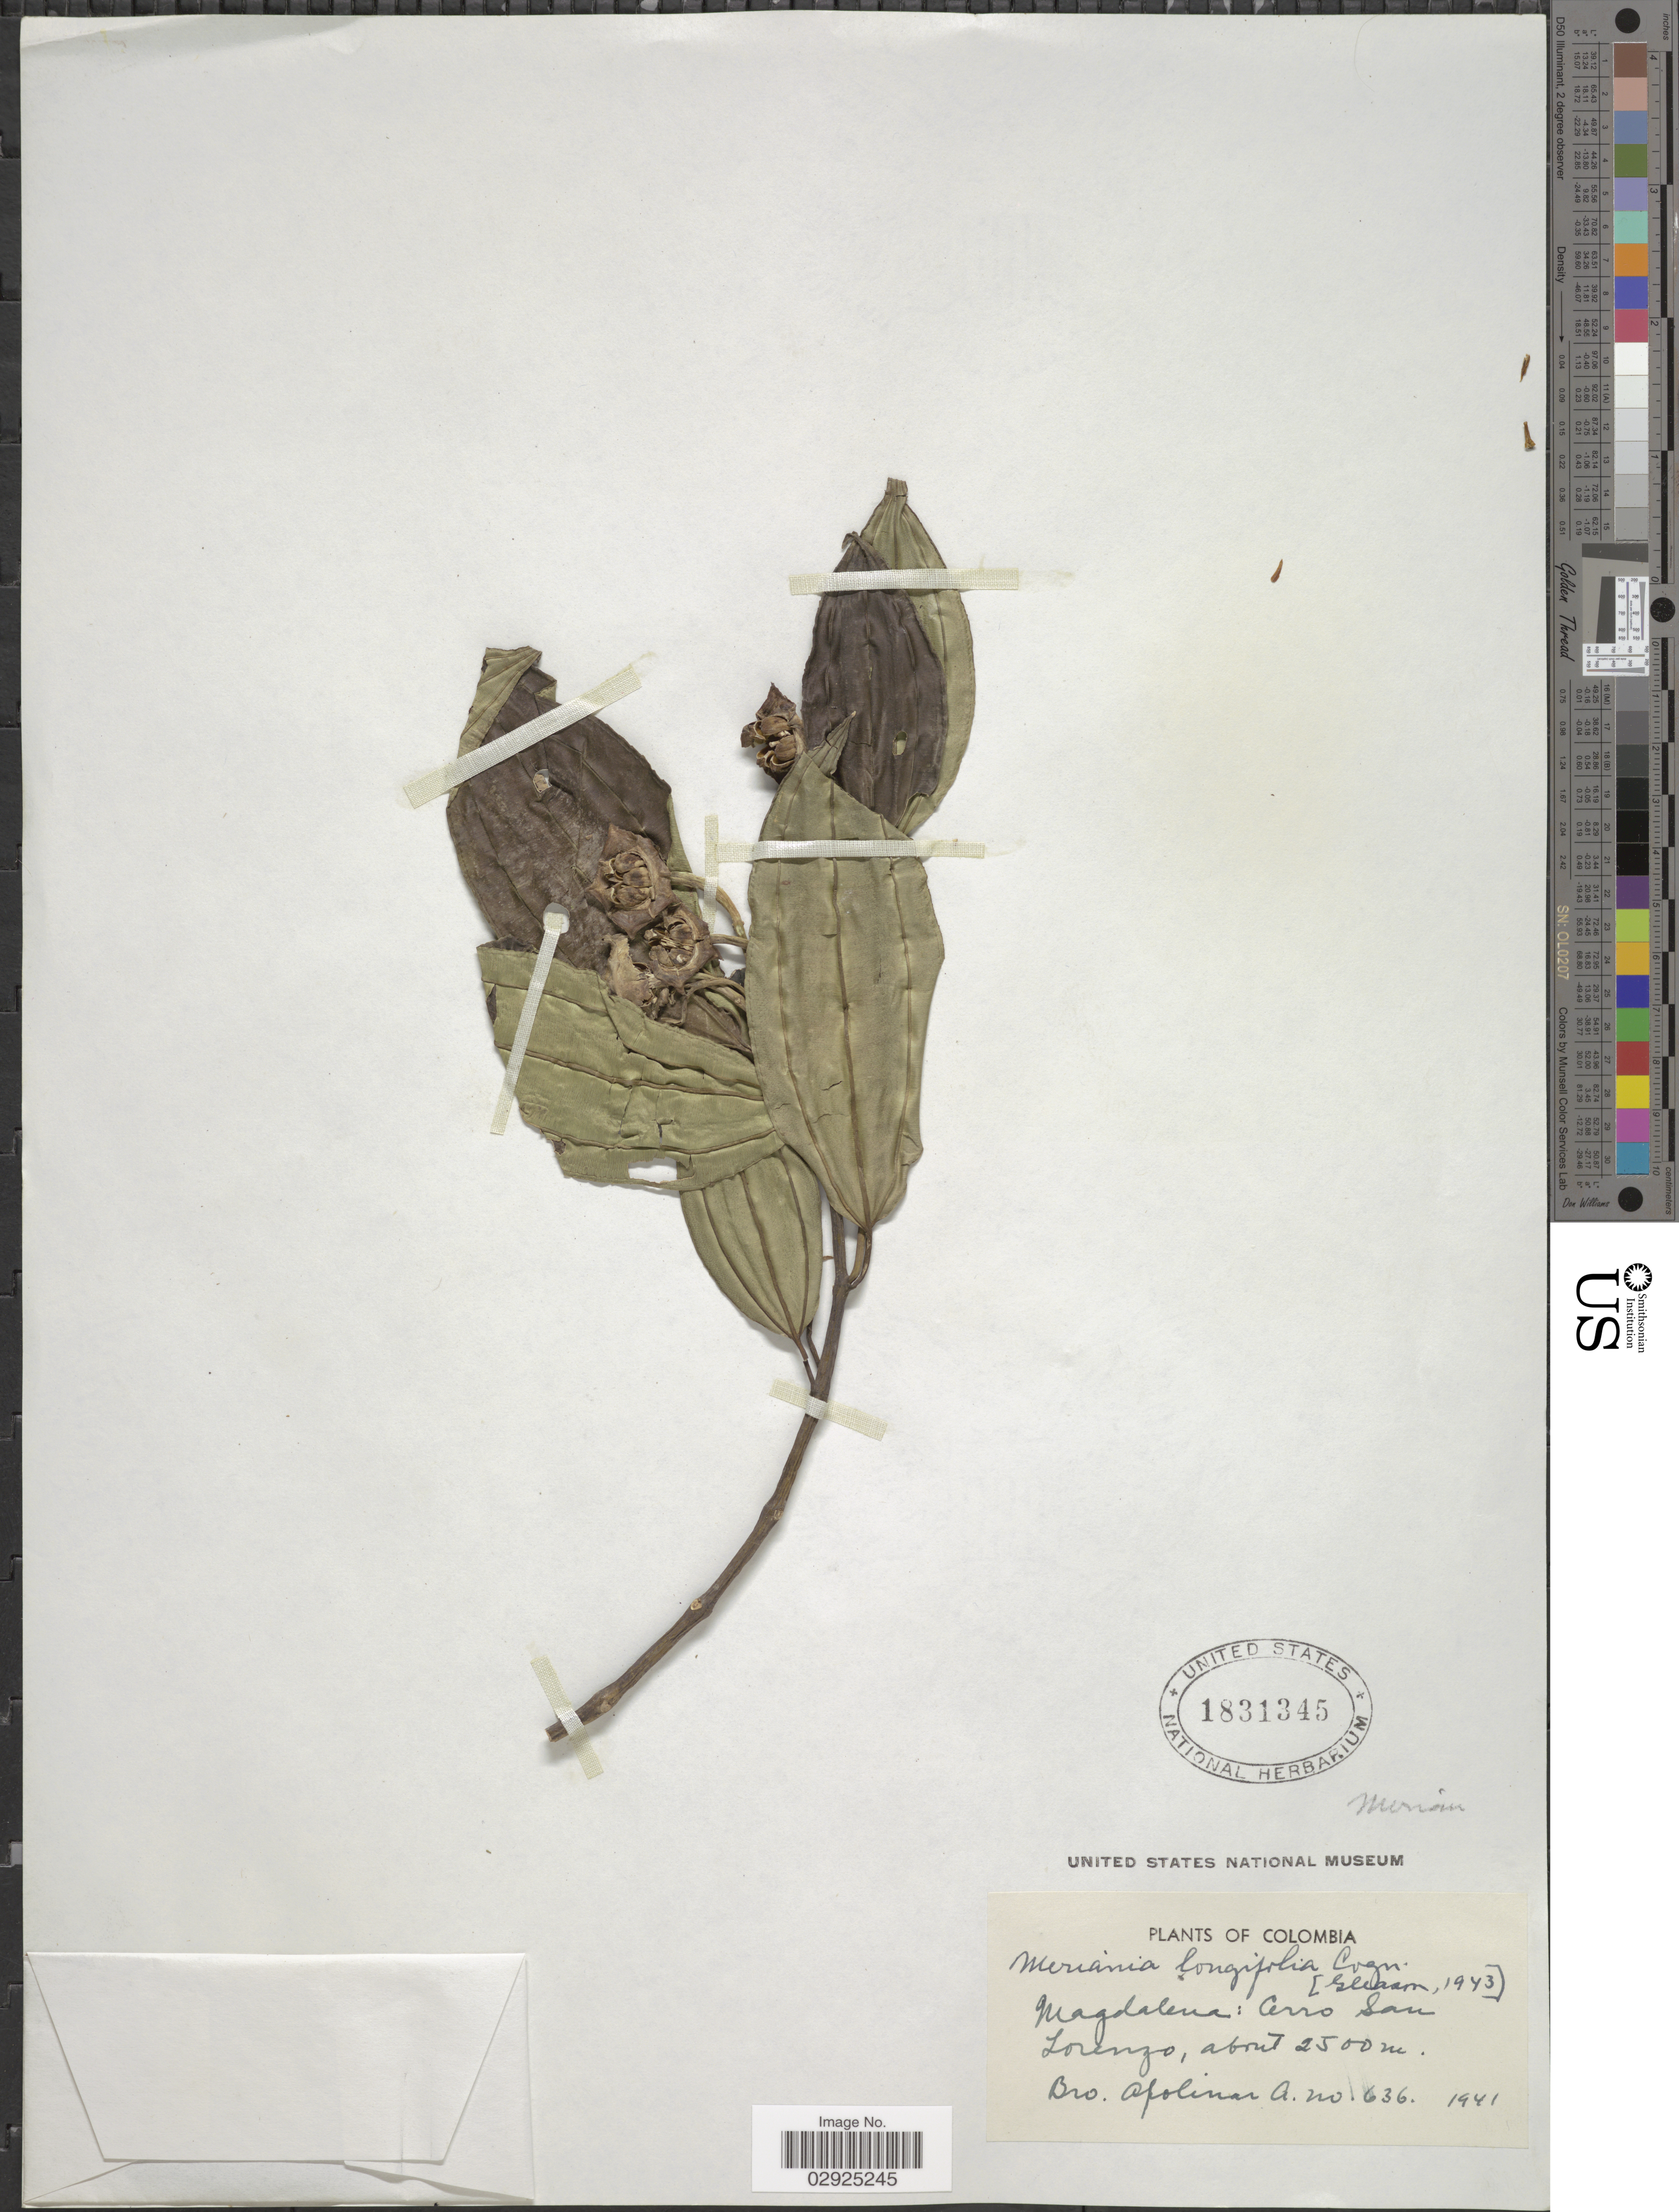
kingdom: Plantae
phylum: Tracheophyta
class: Magnoliopsida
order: Myrtales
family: Melastomataceae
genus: Meriania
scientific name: Meriania longifolia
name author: (Naudin) Cogn.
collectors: Bro. Apolinar A.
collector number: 636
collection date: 1941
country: Colombia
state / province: Magdalena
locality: Cerro San Lorenzo.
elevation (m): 2500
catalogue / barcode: US 1831345